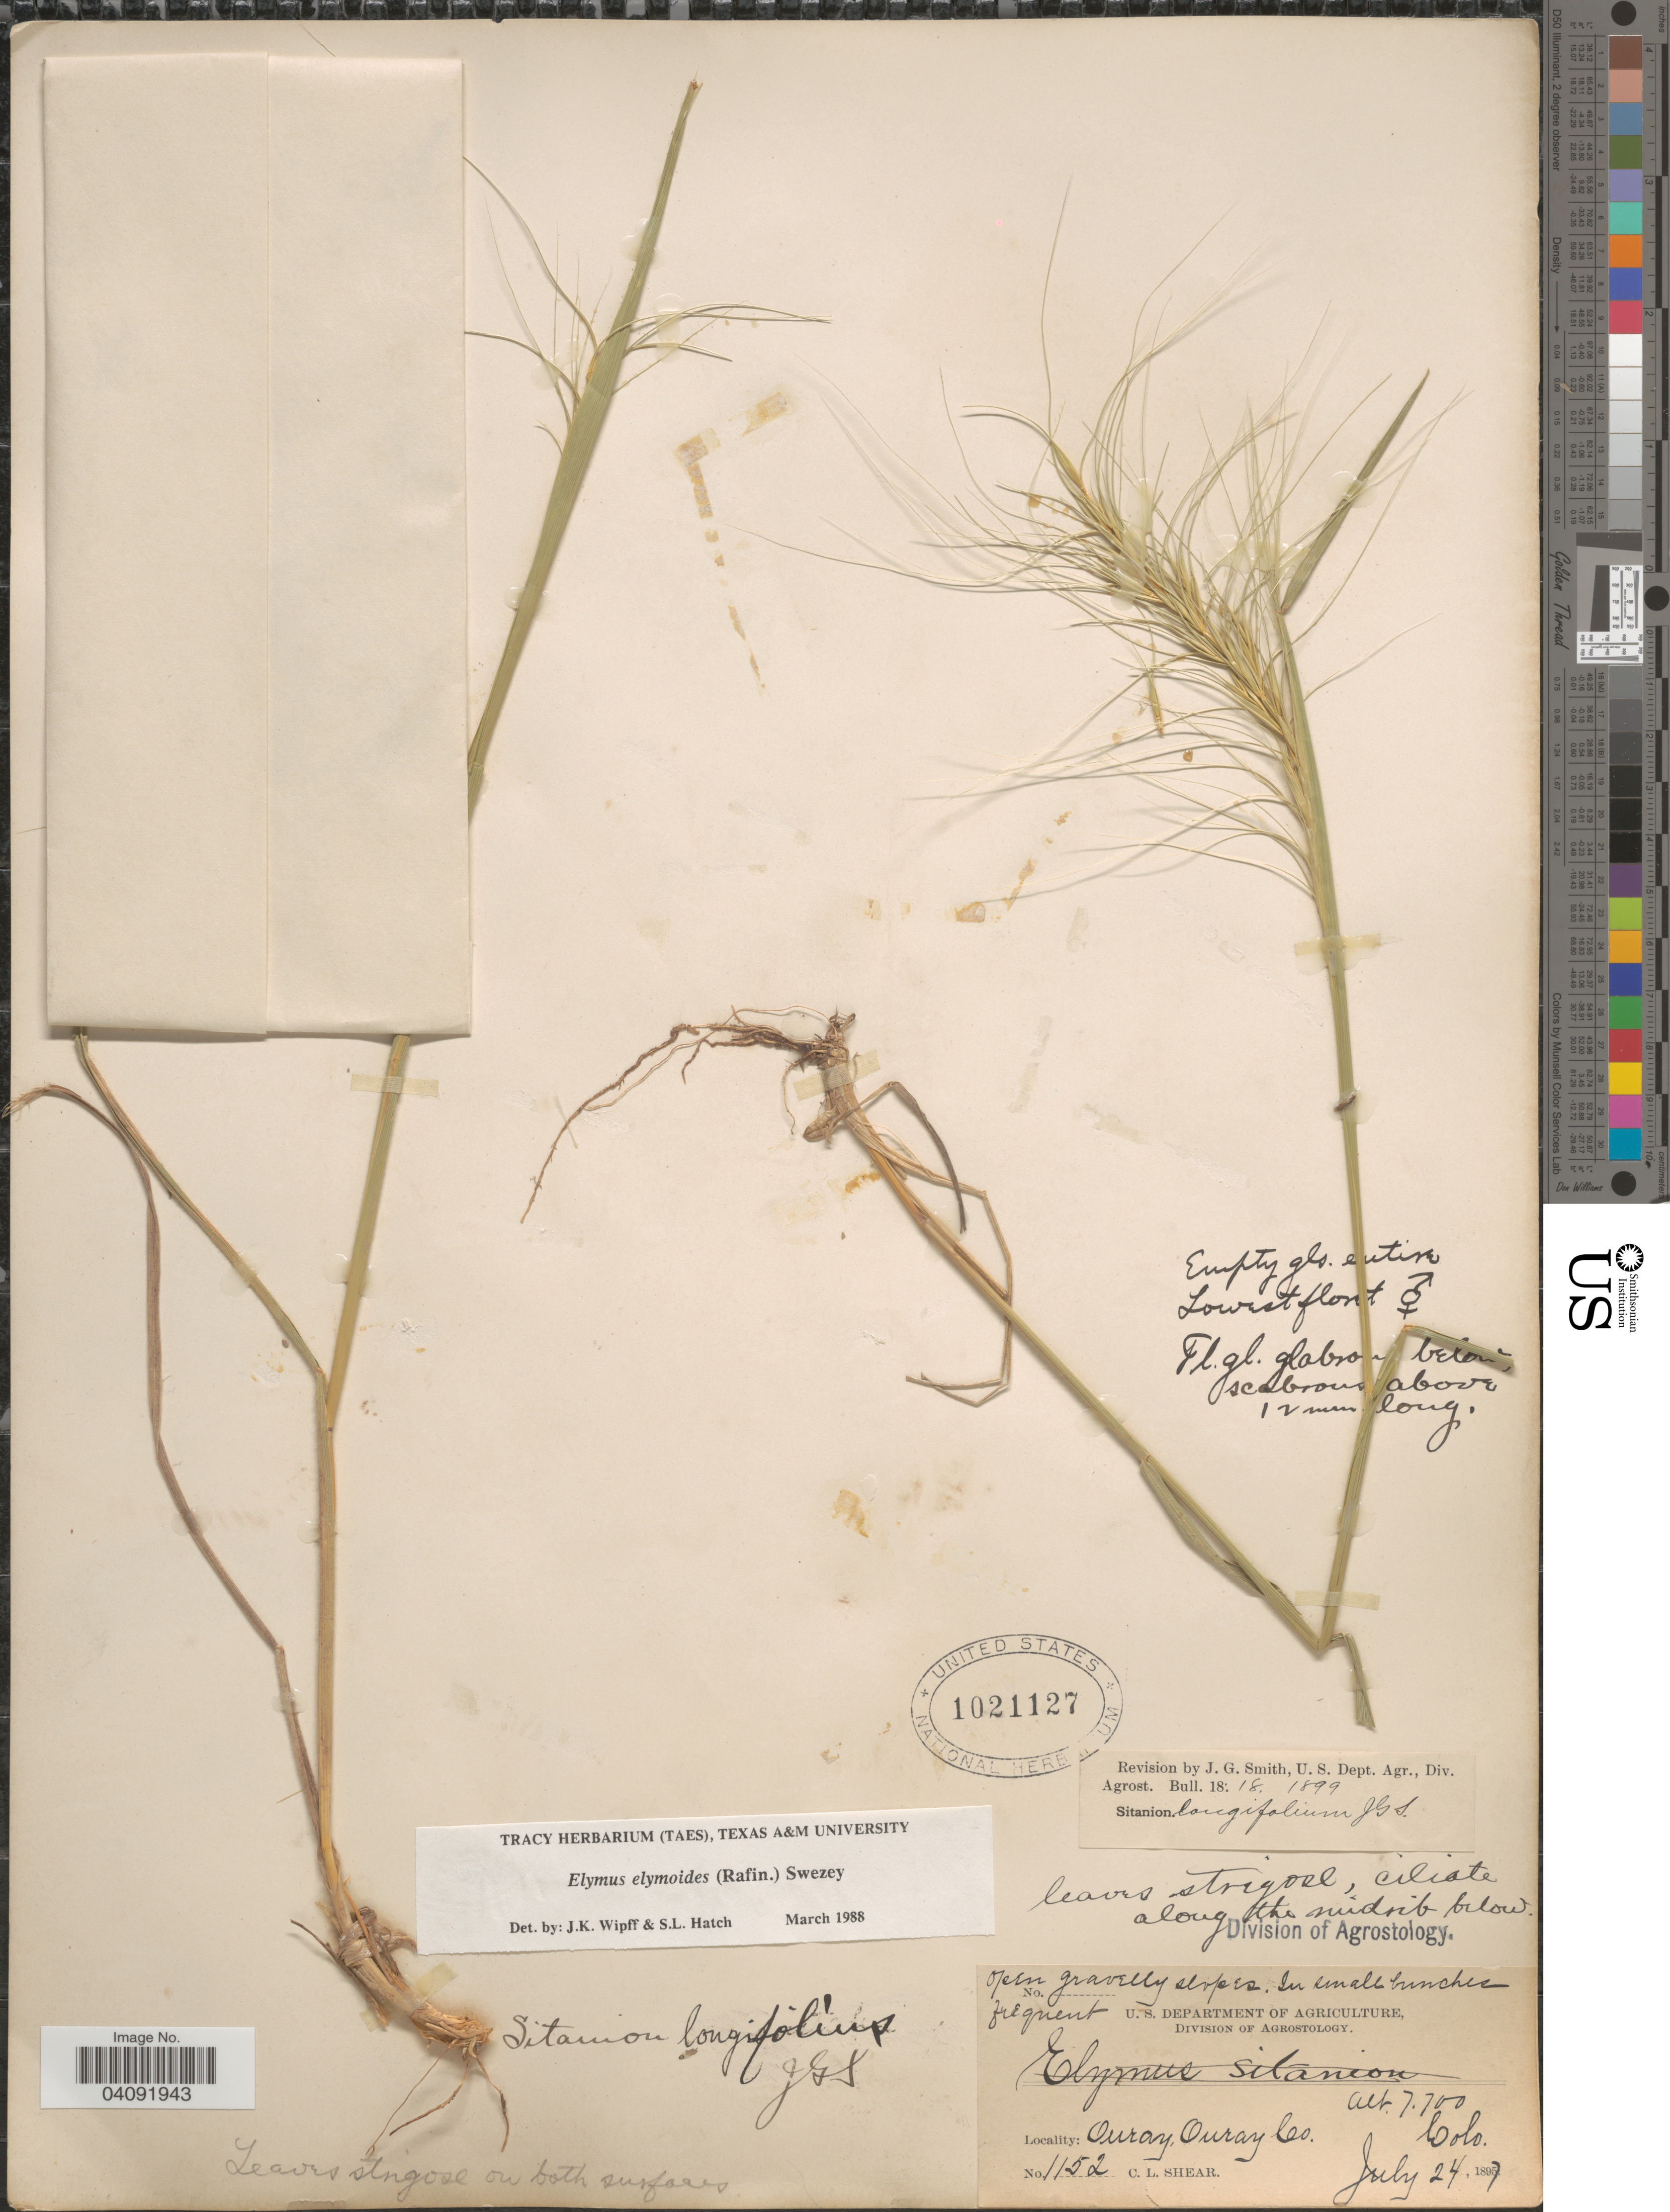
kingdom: Plantae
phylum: Tracheophyta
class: Liliopsida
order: Poales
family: Poaceae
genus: Elymus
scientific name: Elymus elymoides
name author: (Raf.) Swezey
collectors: C. L. Shear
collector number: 1152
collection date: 1897-07-24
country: United States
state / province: Colorado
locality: Ouray, Ouray Co.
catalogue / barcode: US 1021127